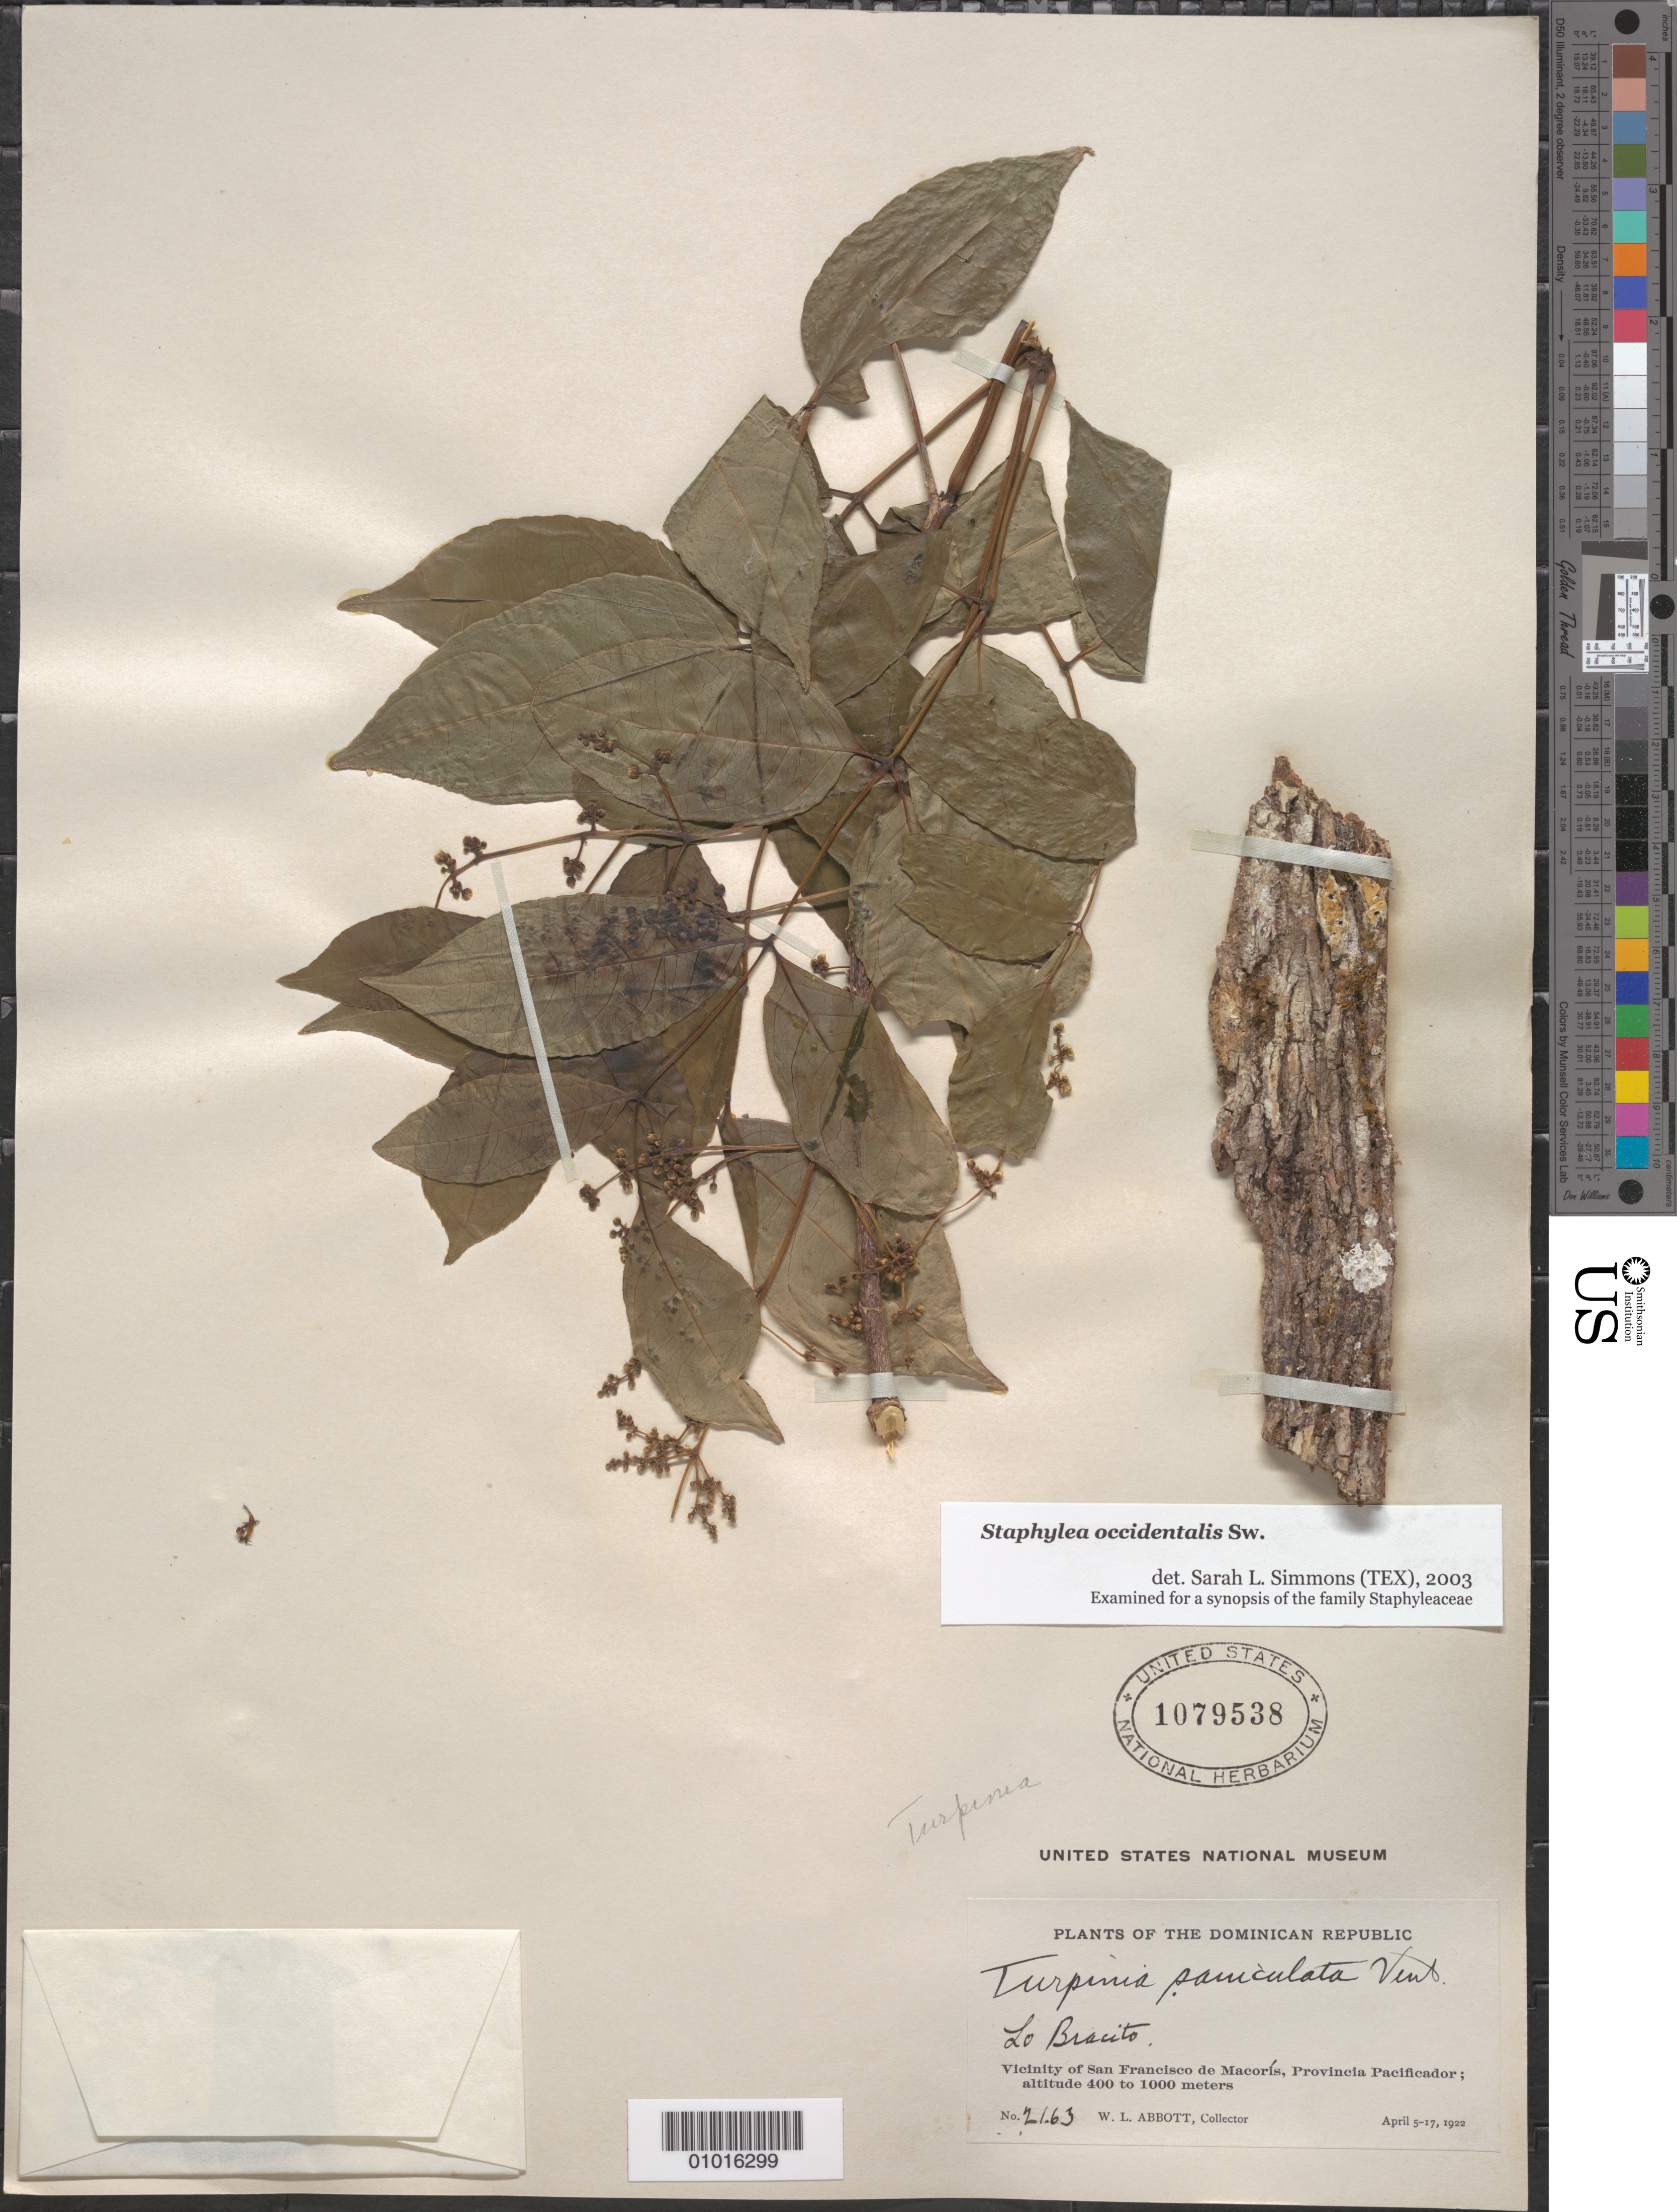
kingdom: Plantae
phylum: Tracheophyta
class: Magnoliopsida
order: Crossosomatales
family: Staphyleaceae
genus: Staphylea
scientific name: Staphylea occidentalis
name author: Sw.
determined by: Simmons, S. L.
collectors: W. L. Abbott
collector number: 2163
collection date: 1922-04-05/1922-04-17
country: Dominican Republic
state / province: Duarte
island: Hispaniola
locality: San Francisco de Macorís vicinity. "Lo Bracito"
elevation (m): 400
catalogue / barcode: US 1079538